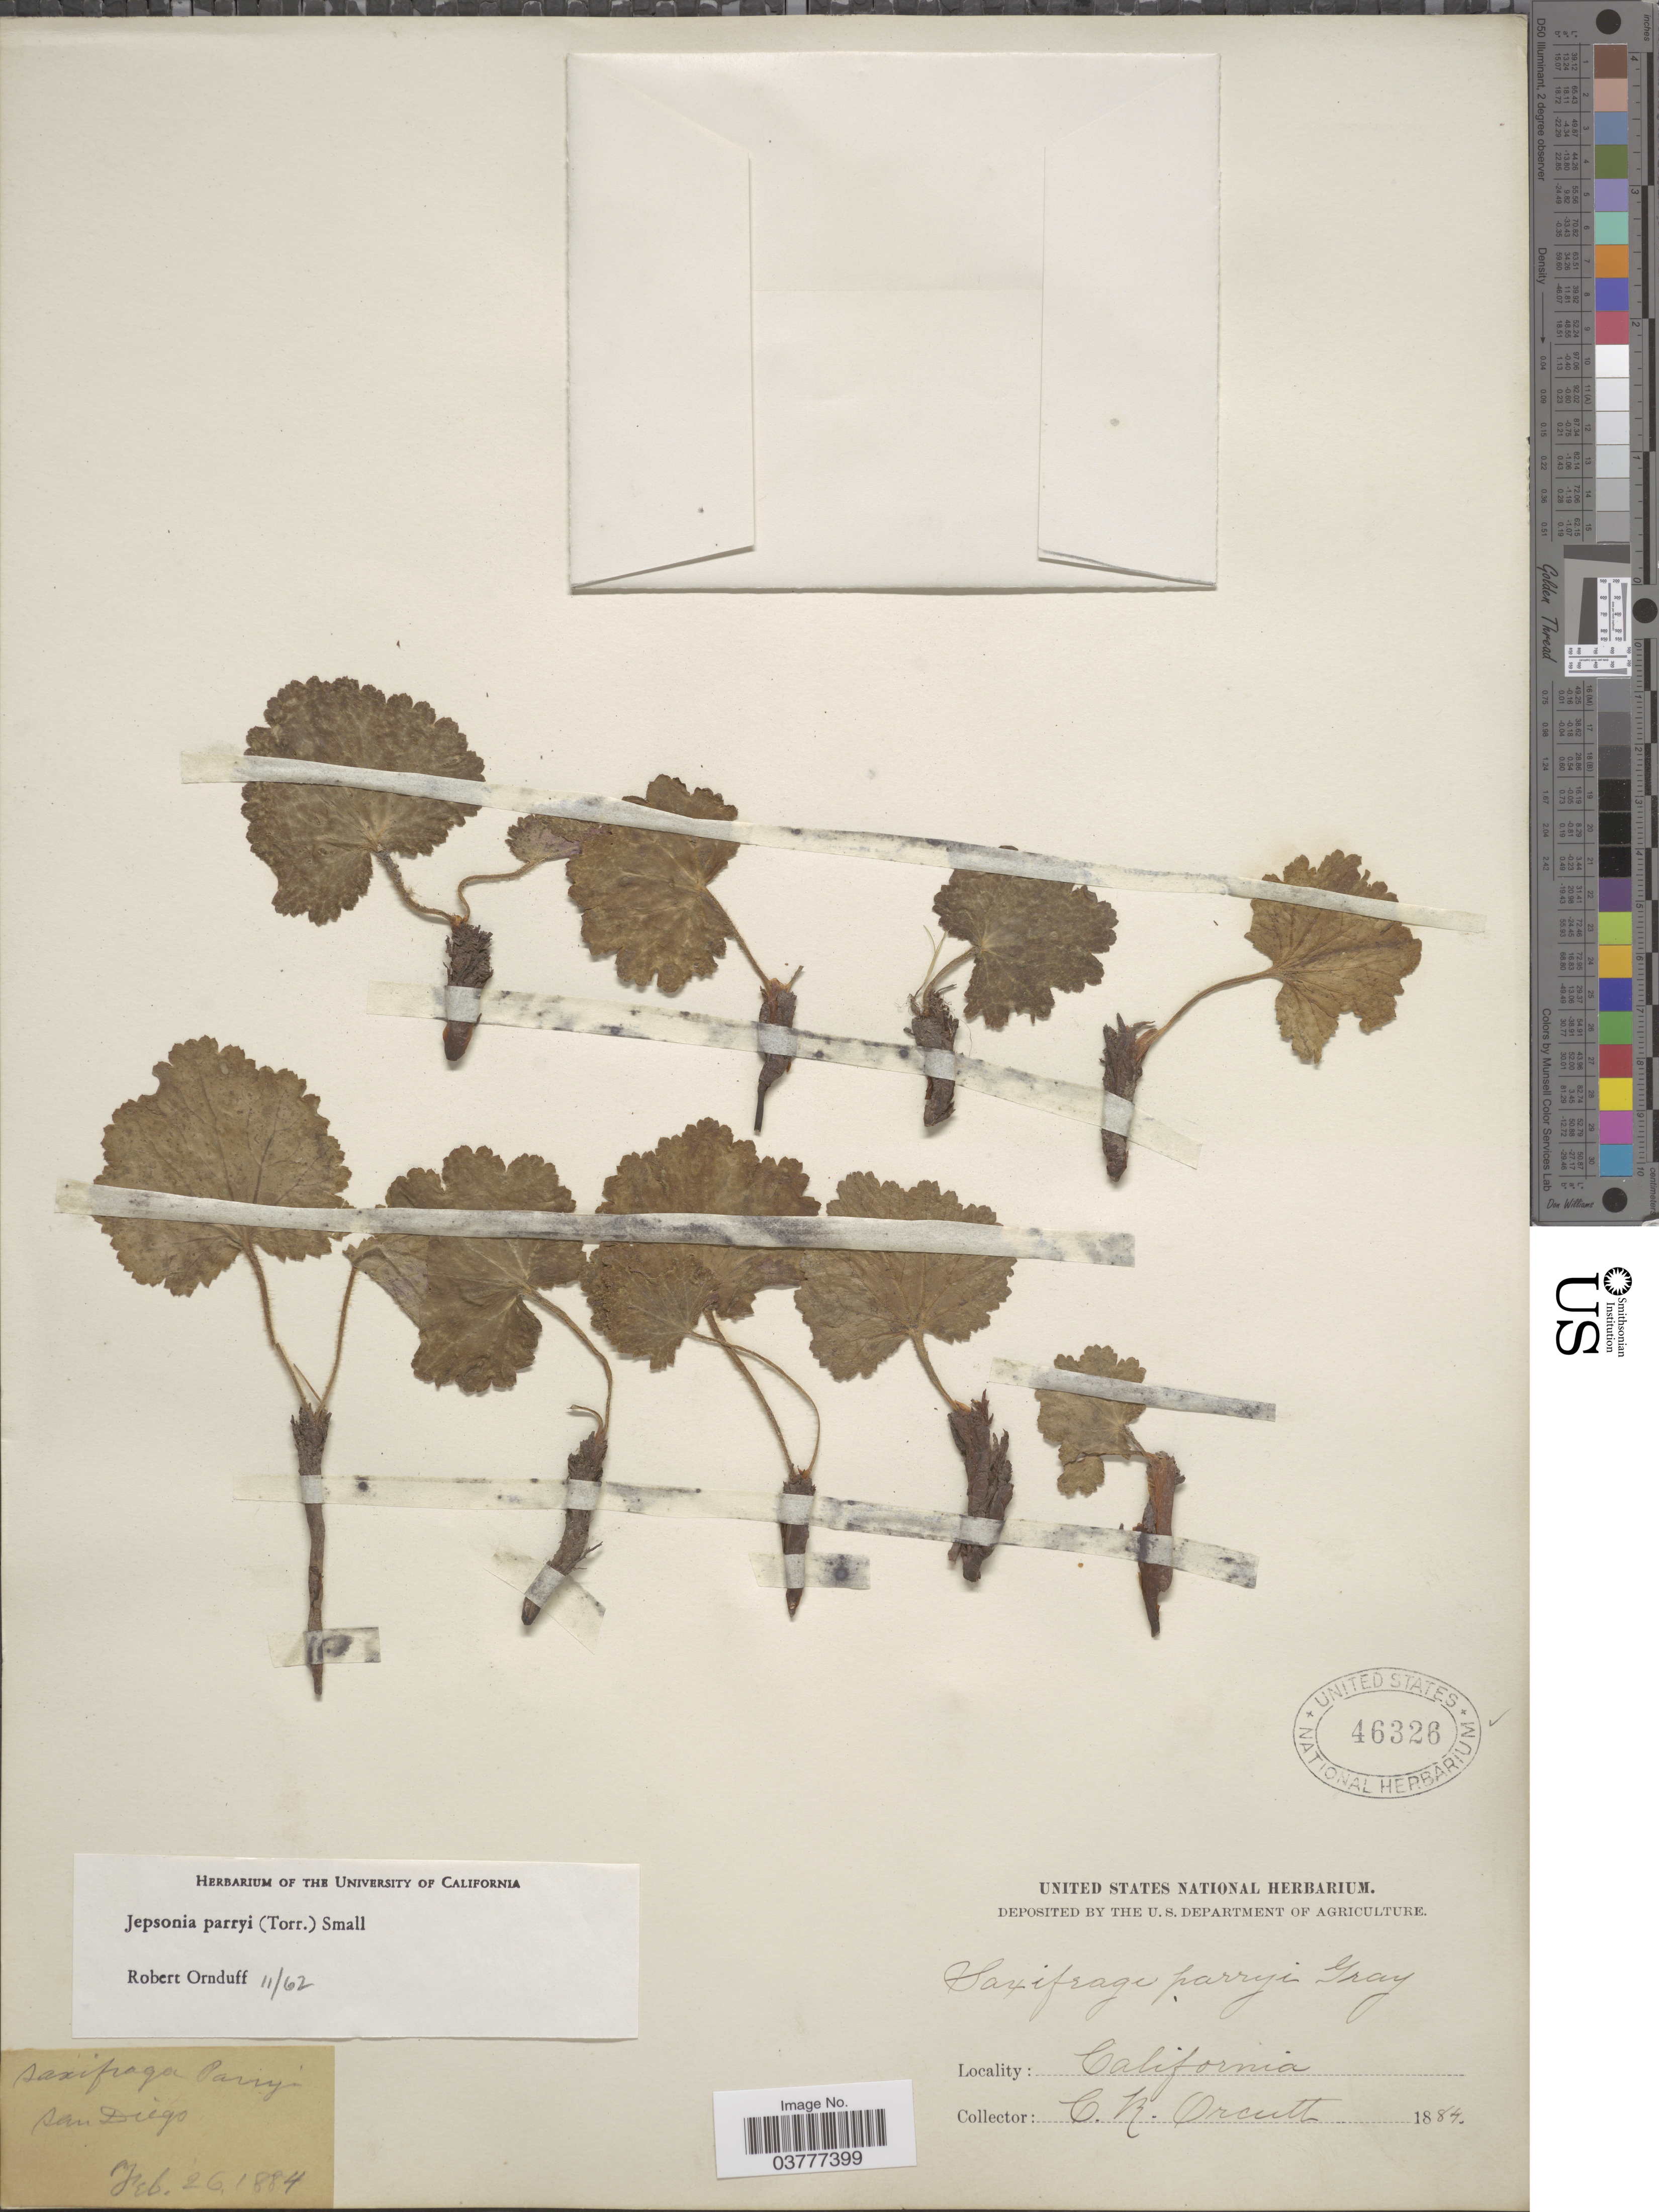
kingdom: Plantae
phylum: Tracheophyta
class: Magnoliopsida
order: Saxifragales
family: Saxifragaceae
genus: Jepsonia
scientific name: Jepsonia parryi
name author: (Torr.) Small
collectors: C. R. Orcutt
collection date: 1884-02-26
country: United States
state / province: California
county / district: San Diego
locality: San Diego.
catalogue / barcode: US 46326